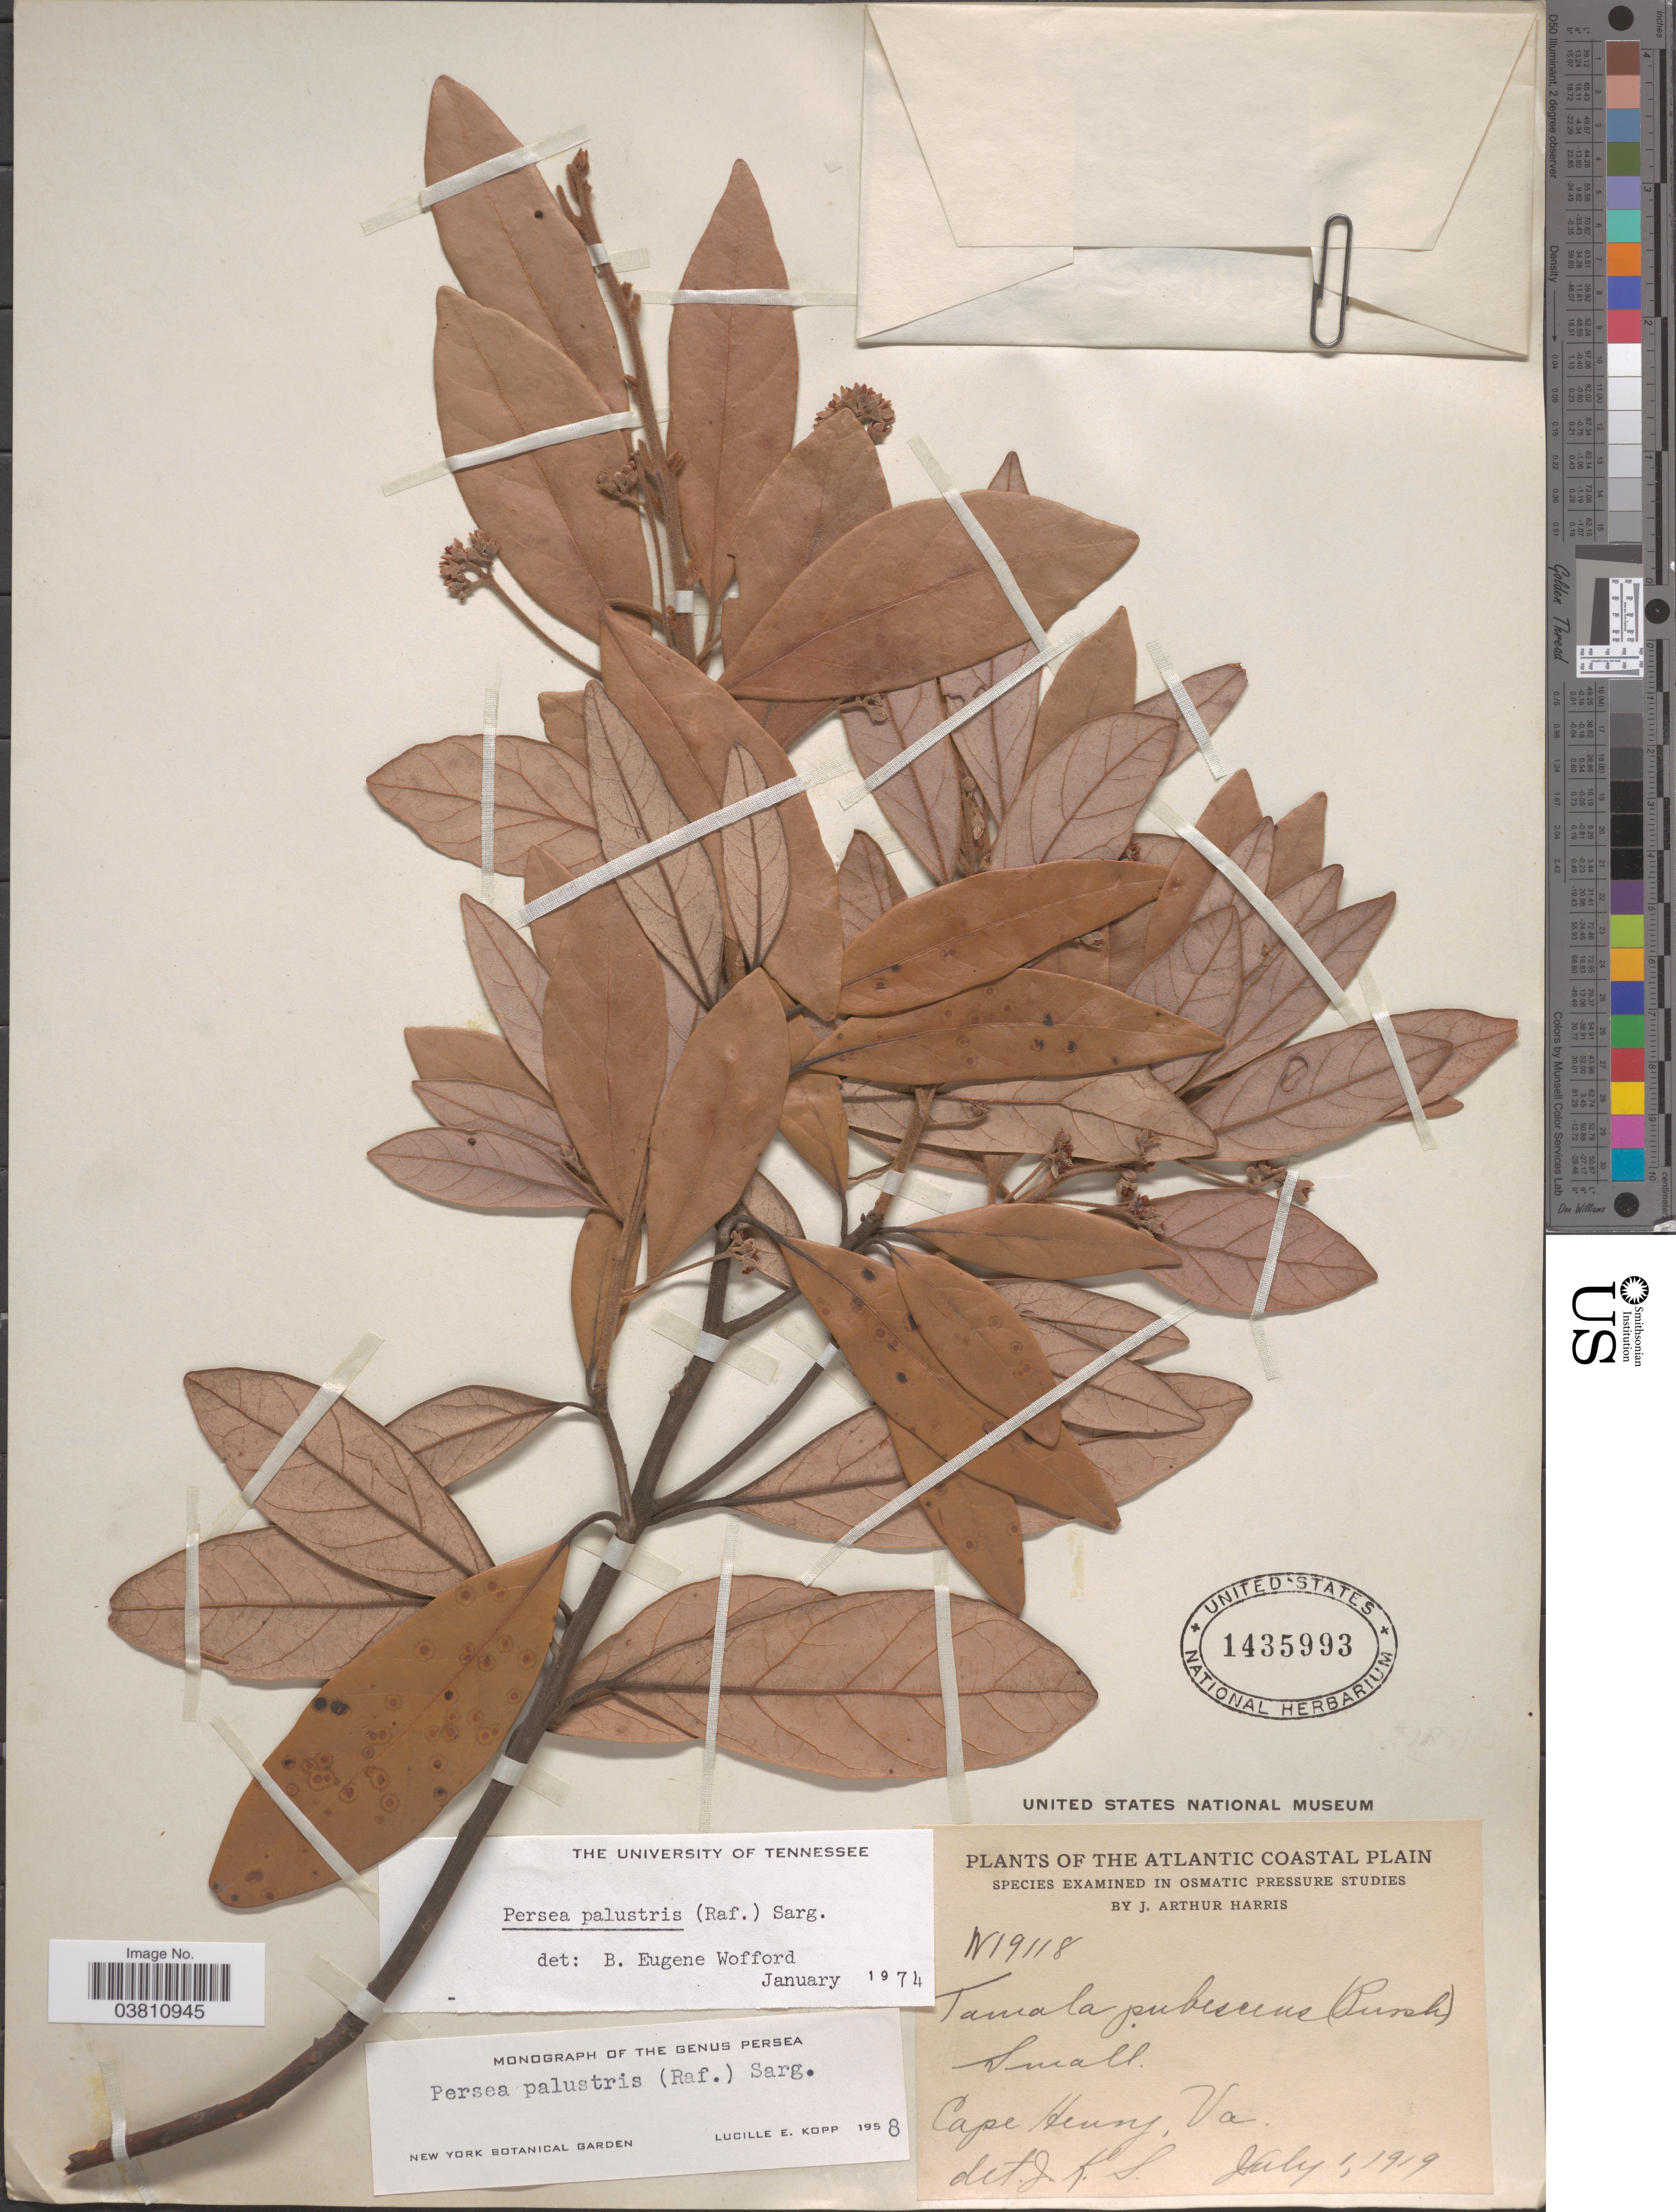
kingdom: Plantae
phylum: Tracheophyta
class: Magnoliopsida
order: Laurales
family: Lauraceae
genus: Persea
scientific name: Persea palustris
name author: (Raf.) Sarg.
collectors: J. A. Harris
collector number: N19118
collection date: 1919-07-01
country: United States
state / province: Virginia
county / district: City of Virginia Beach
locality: Atlantic Coastal Plain. Cape Henry.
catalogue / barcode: US 1435993